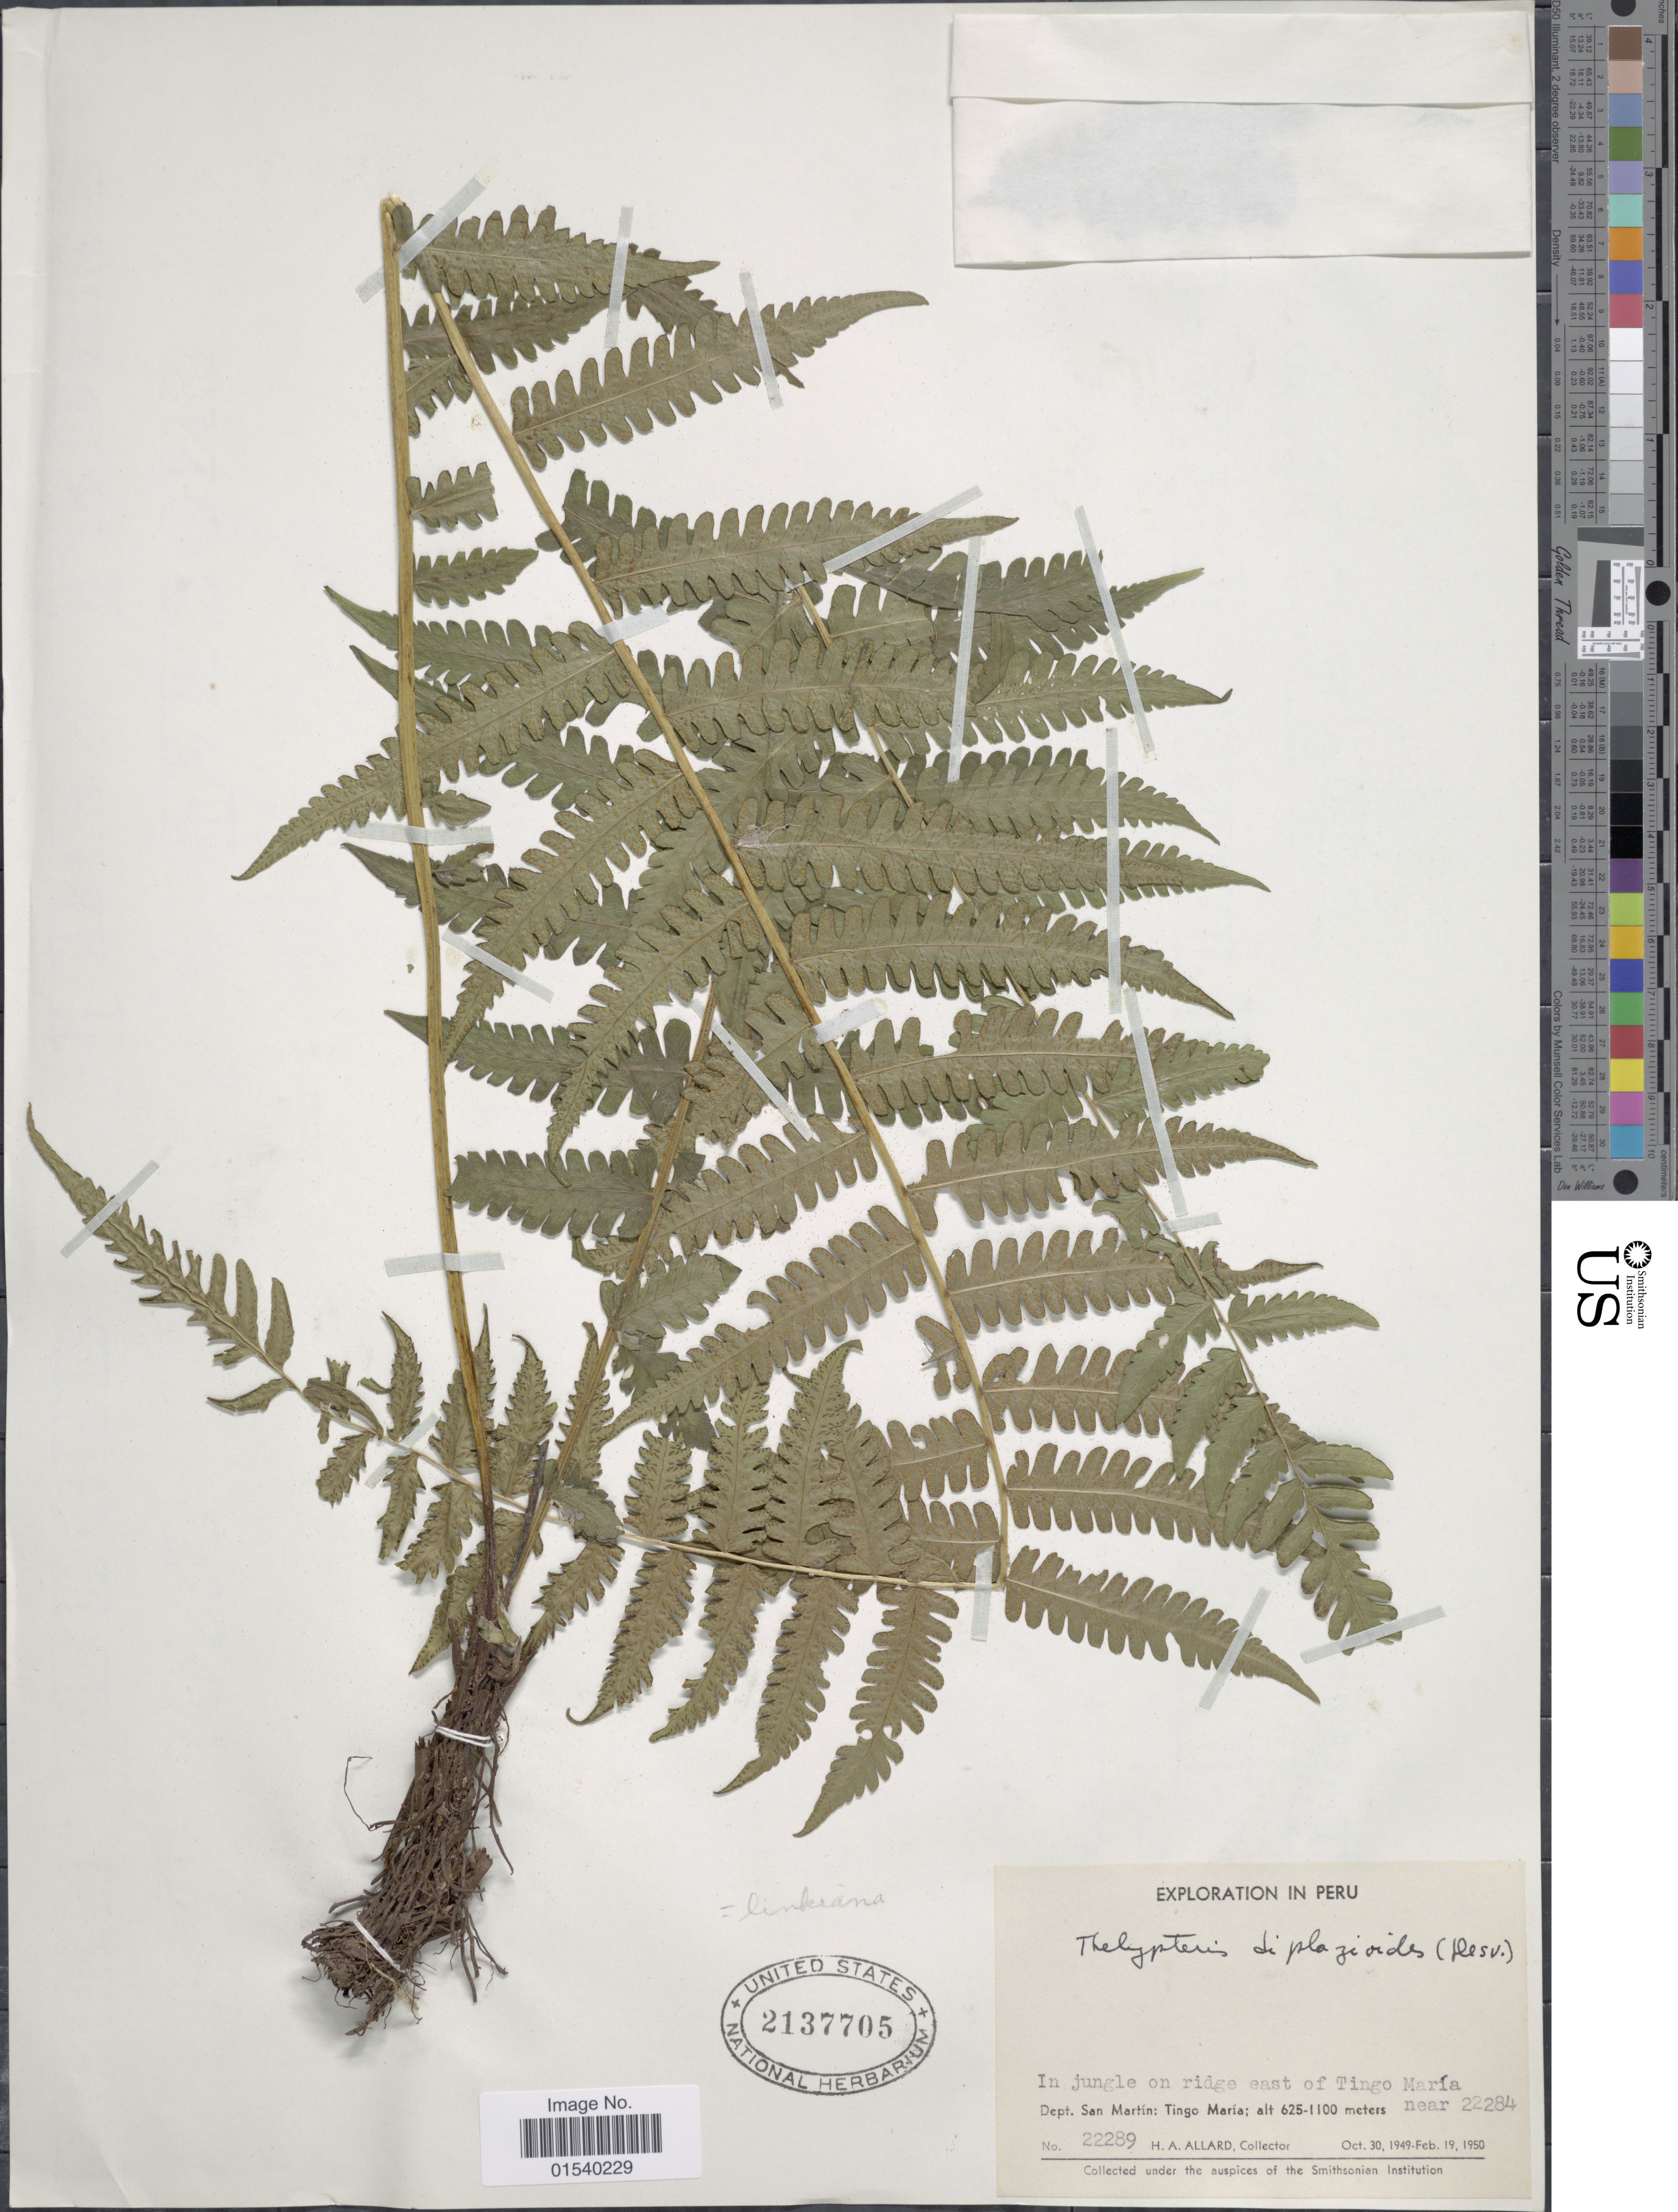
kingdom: Plantae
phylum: Tracheophyta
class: Polypodiopsida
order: Polypodiales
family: Thelypteridaceae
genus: Amauropelta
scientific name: Amauropelta linkiana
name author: (C. Presl) Pic. Serm.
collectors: H. A. Allard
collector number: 22289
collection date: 1949-10-30/1950-02-19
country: Peru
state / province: San Martín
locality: In jungle on ridge east of Tingo María, Dept. San Martín: Tingo María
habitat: in jungle on ridge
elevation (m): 625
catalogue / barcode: US 2137705